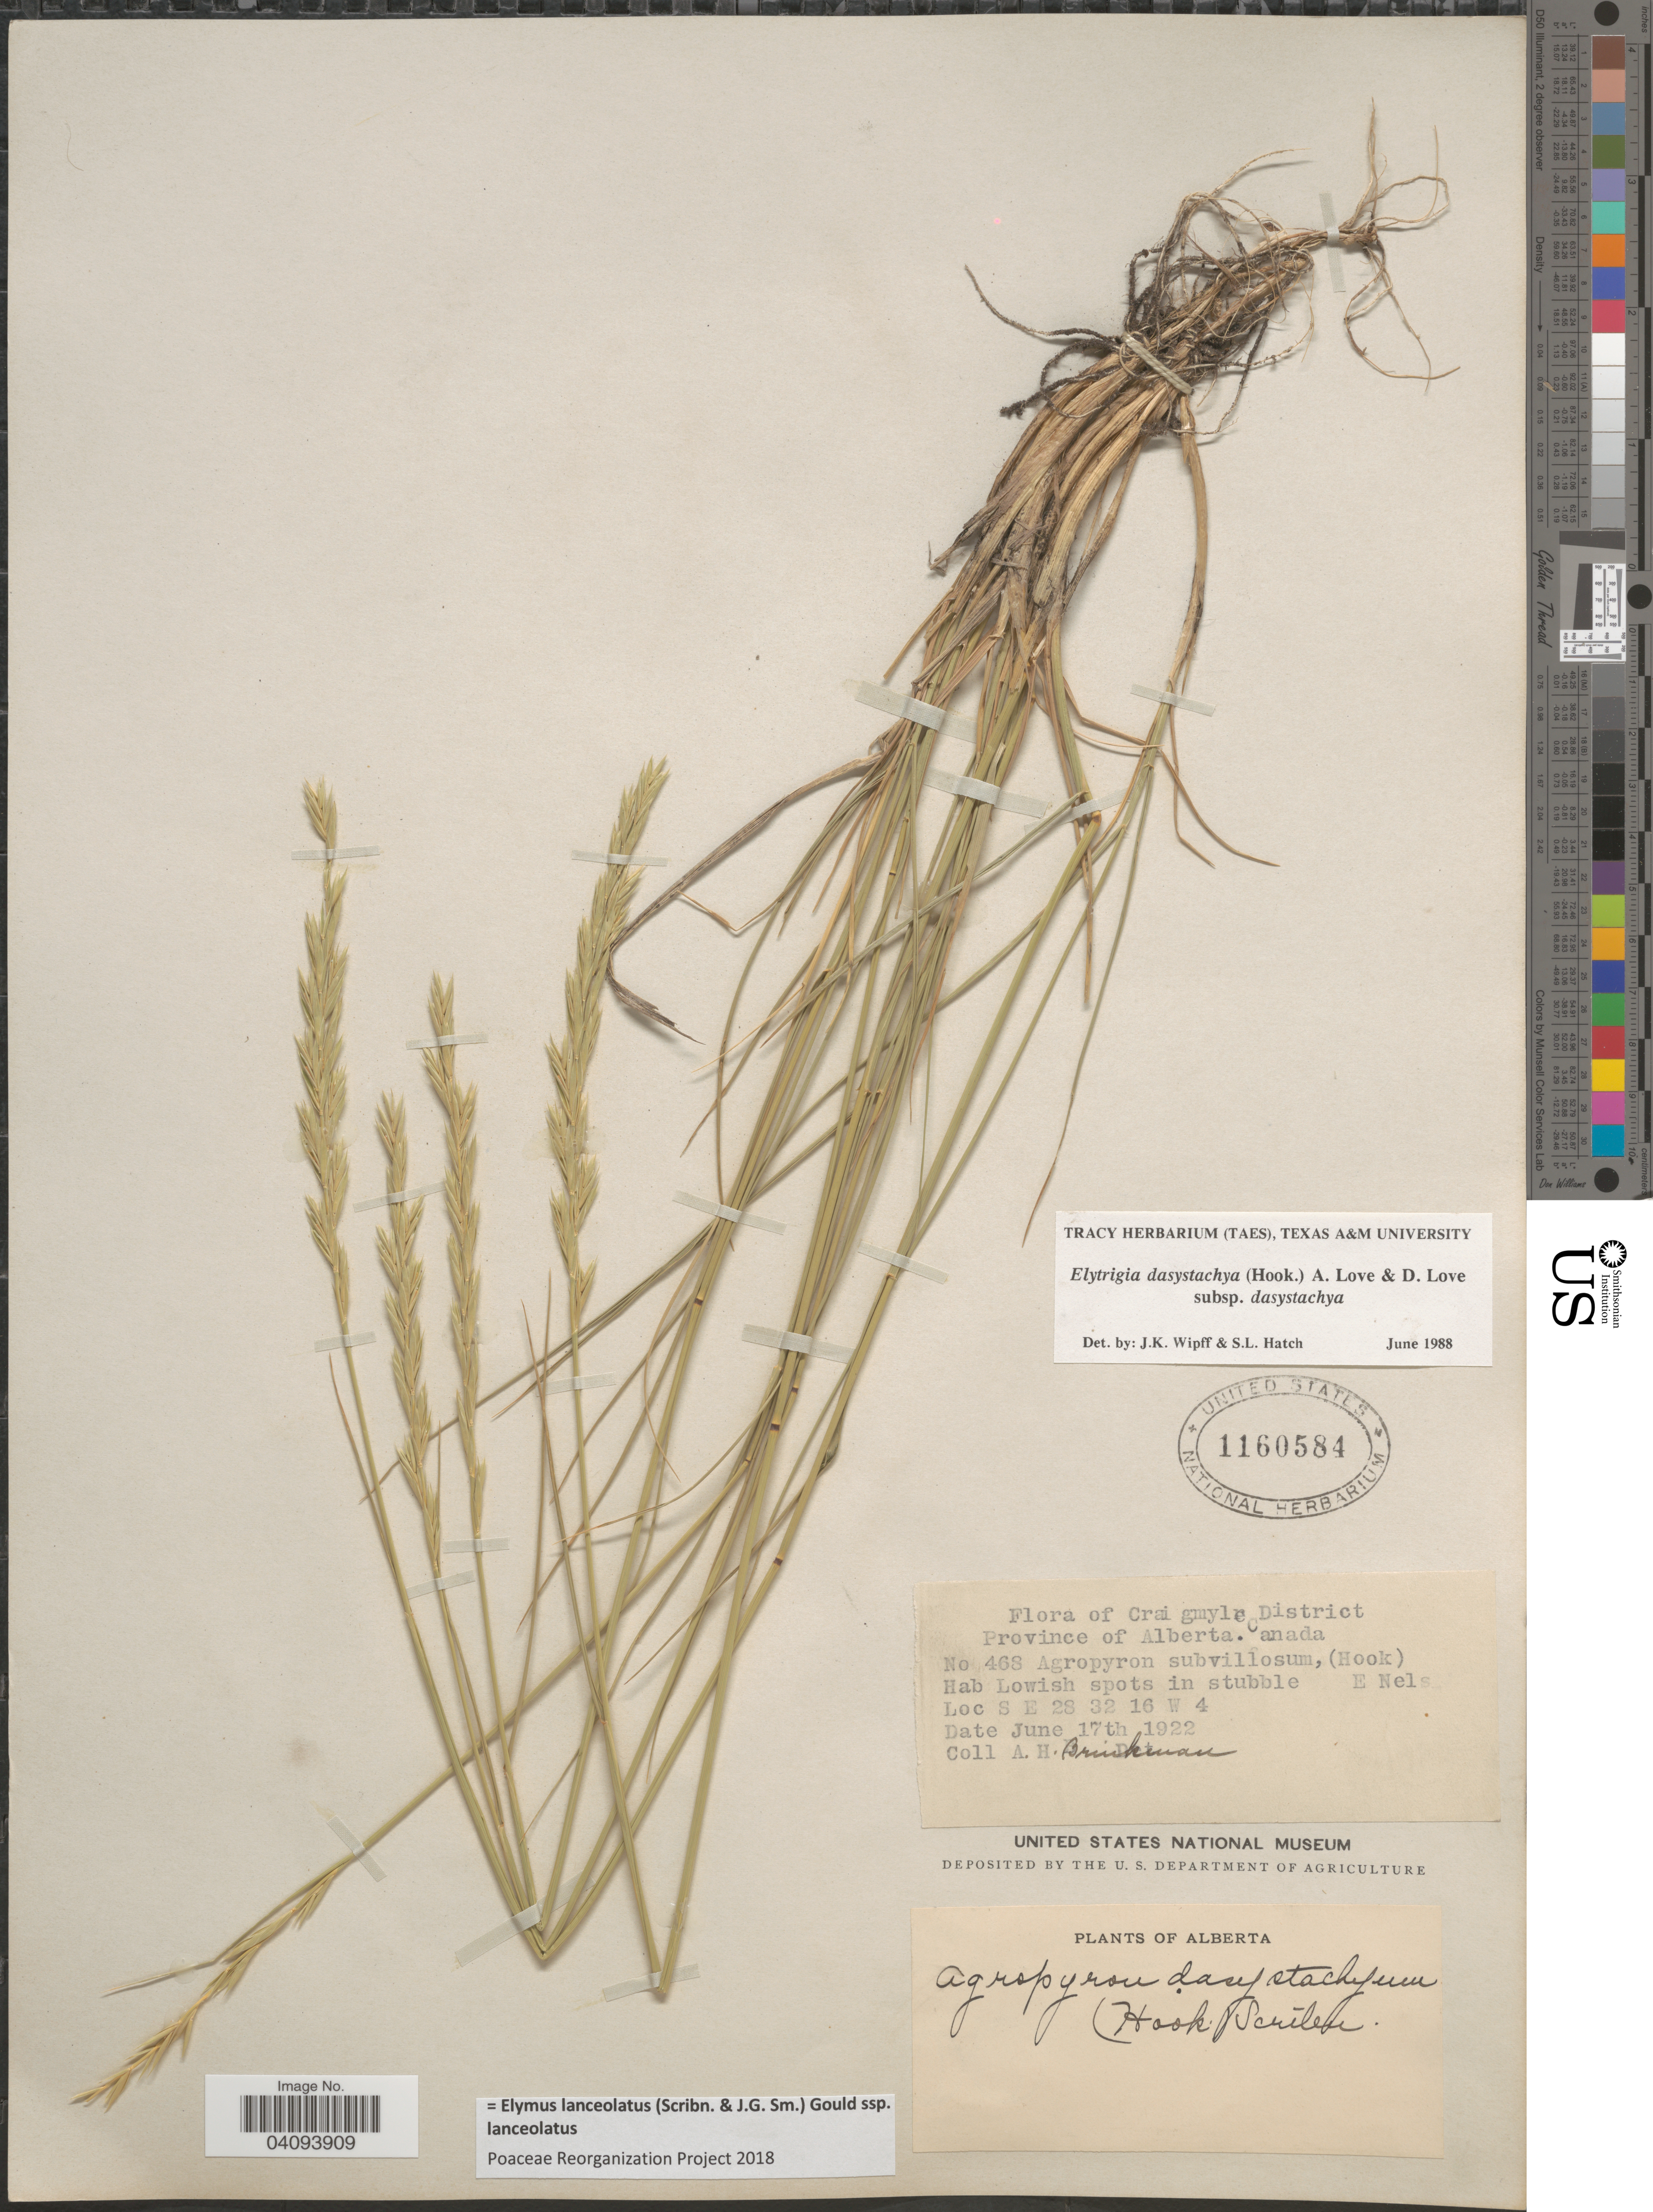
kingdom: Plantae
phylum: Tracheophyta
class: Liliopsida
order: Poales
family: Poaceae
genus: Elymus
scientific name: Elymus lanceolatus subsp. lanceolatus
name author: (Scribn. & J.G. Sm.) Gould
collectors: A. Brinkman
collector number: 468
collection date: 1922-06-17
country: Canada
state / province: Alberta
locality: Craigmyle District. S E 28 32 16 W 4.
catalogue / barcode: US 1160584